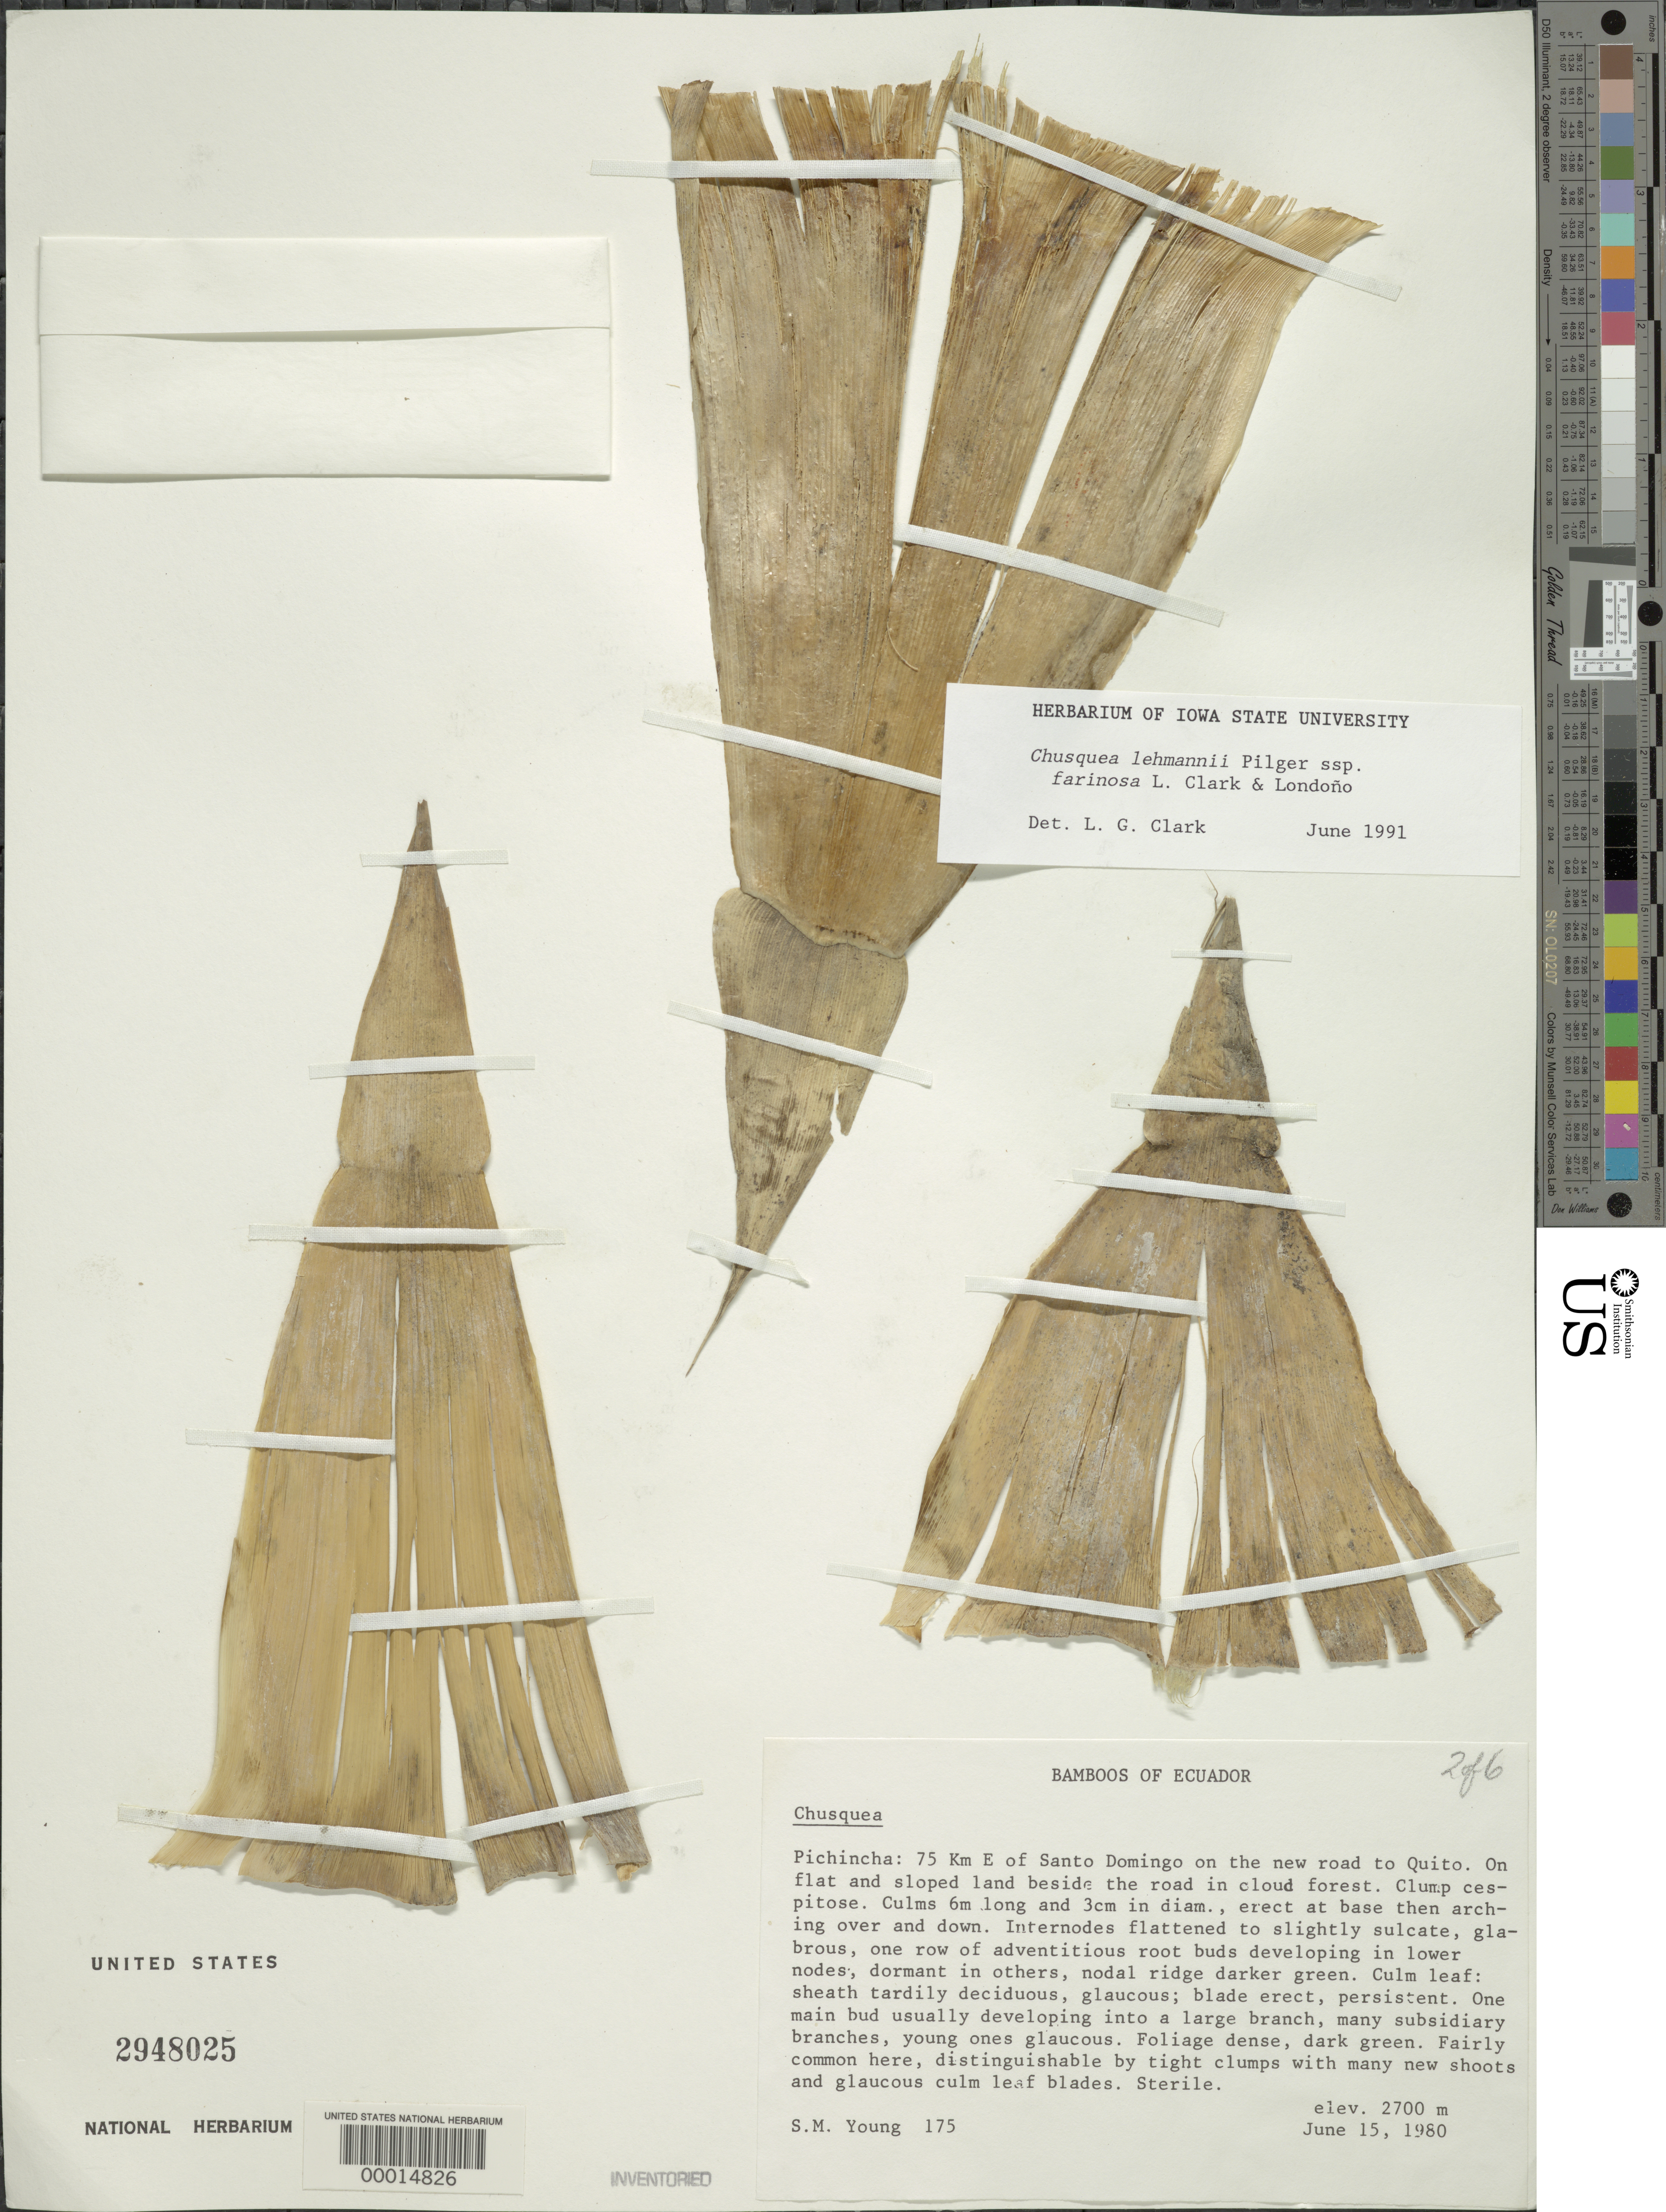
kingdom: Plantae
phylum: Tracheophyta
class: Liliopsida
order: Poales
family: Poaceae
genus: Chusquea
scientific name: Chusquea lehmannii subsp. farinosa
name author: L.G. Clark & Londoño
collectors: S. Young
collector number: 175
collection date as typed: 15 Jun 1980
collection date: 1980-06-15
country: Ecuador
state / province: Pichincha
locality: Santo Domingo/quito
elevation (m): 2700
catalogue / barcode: US 2948025